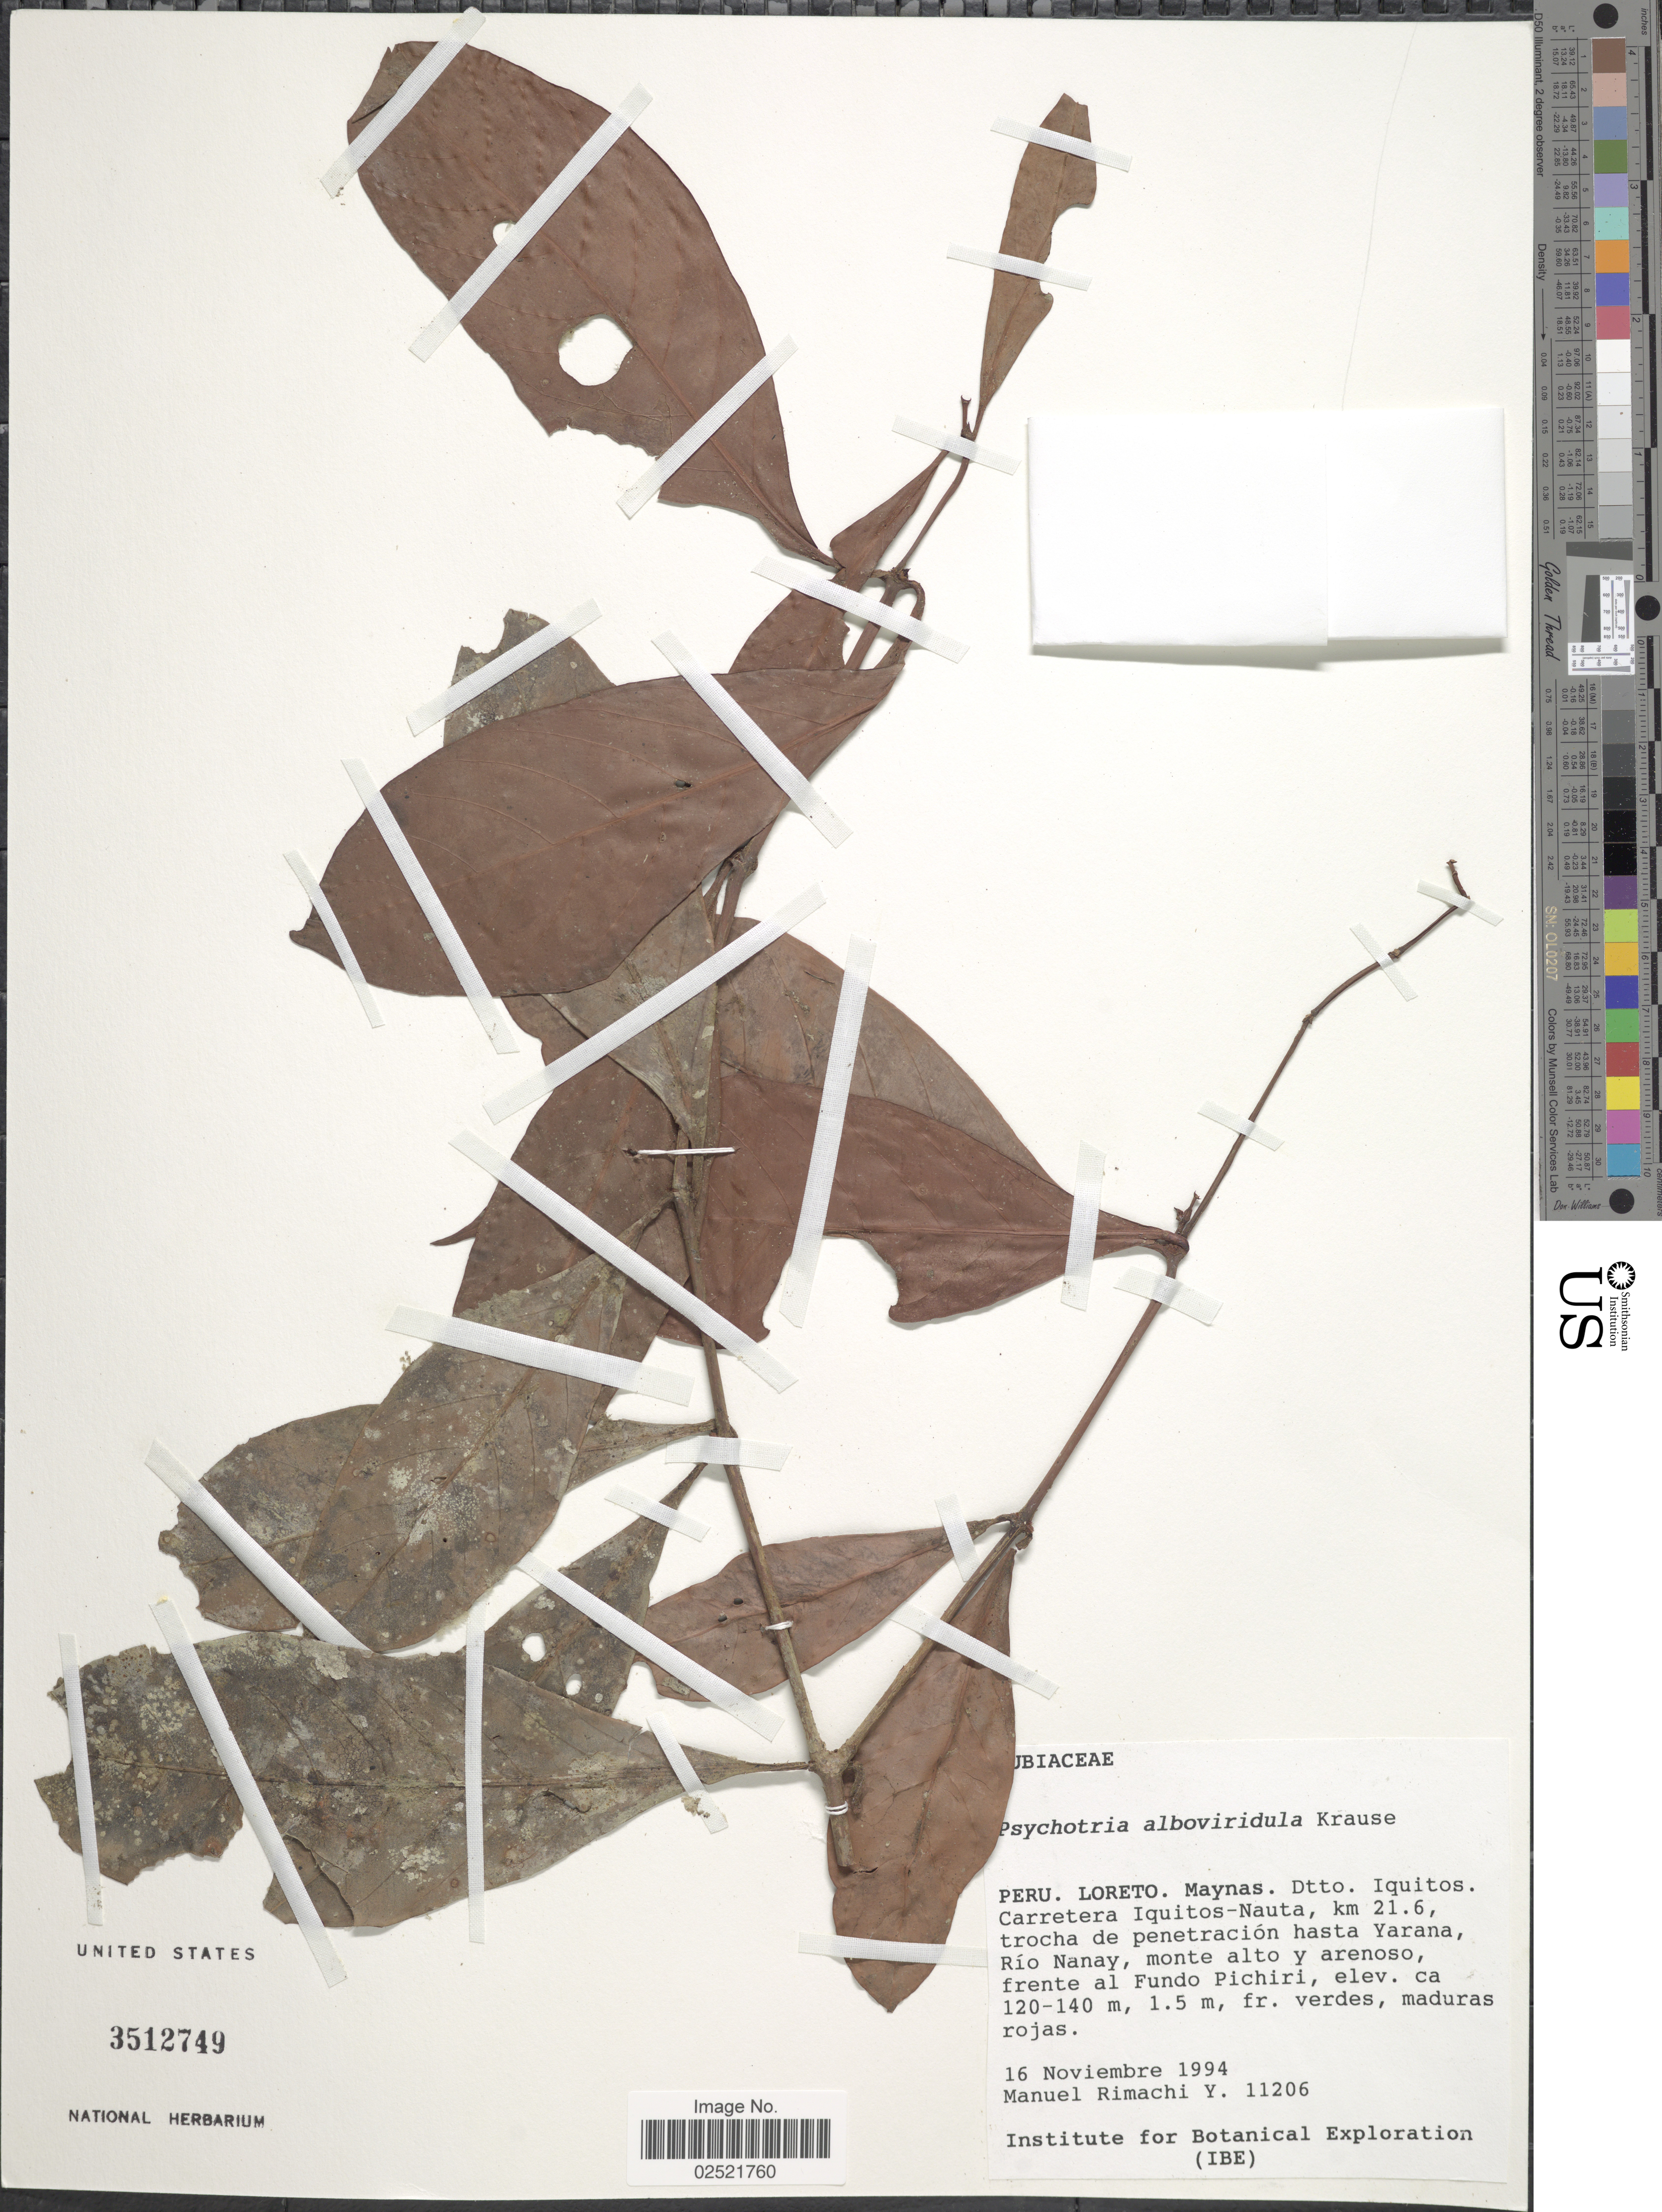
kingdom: Plantae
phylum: Tracheophyta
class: Magnoliopsida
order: Gentianales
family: Rubiaceae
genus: Psychotria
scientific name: Psychotria remota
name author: Benth.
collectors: M. Rimachi Y.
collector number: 11206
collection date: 1994-11-16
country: Peru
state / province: Loreto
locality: Maynas, Dtto. Iquitos, Carretera Iquitos-Nauta, km 21.6, trocha de penetracion hasta Yarana, Rio Nanay, frente al Fundo Pichiri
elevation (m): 120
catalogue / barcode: US 3512749